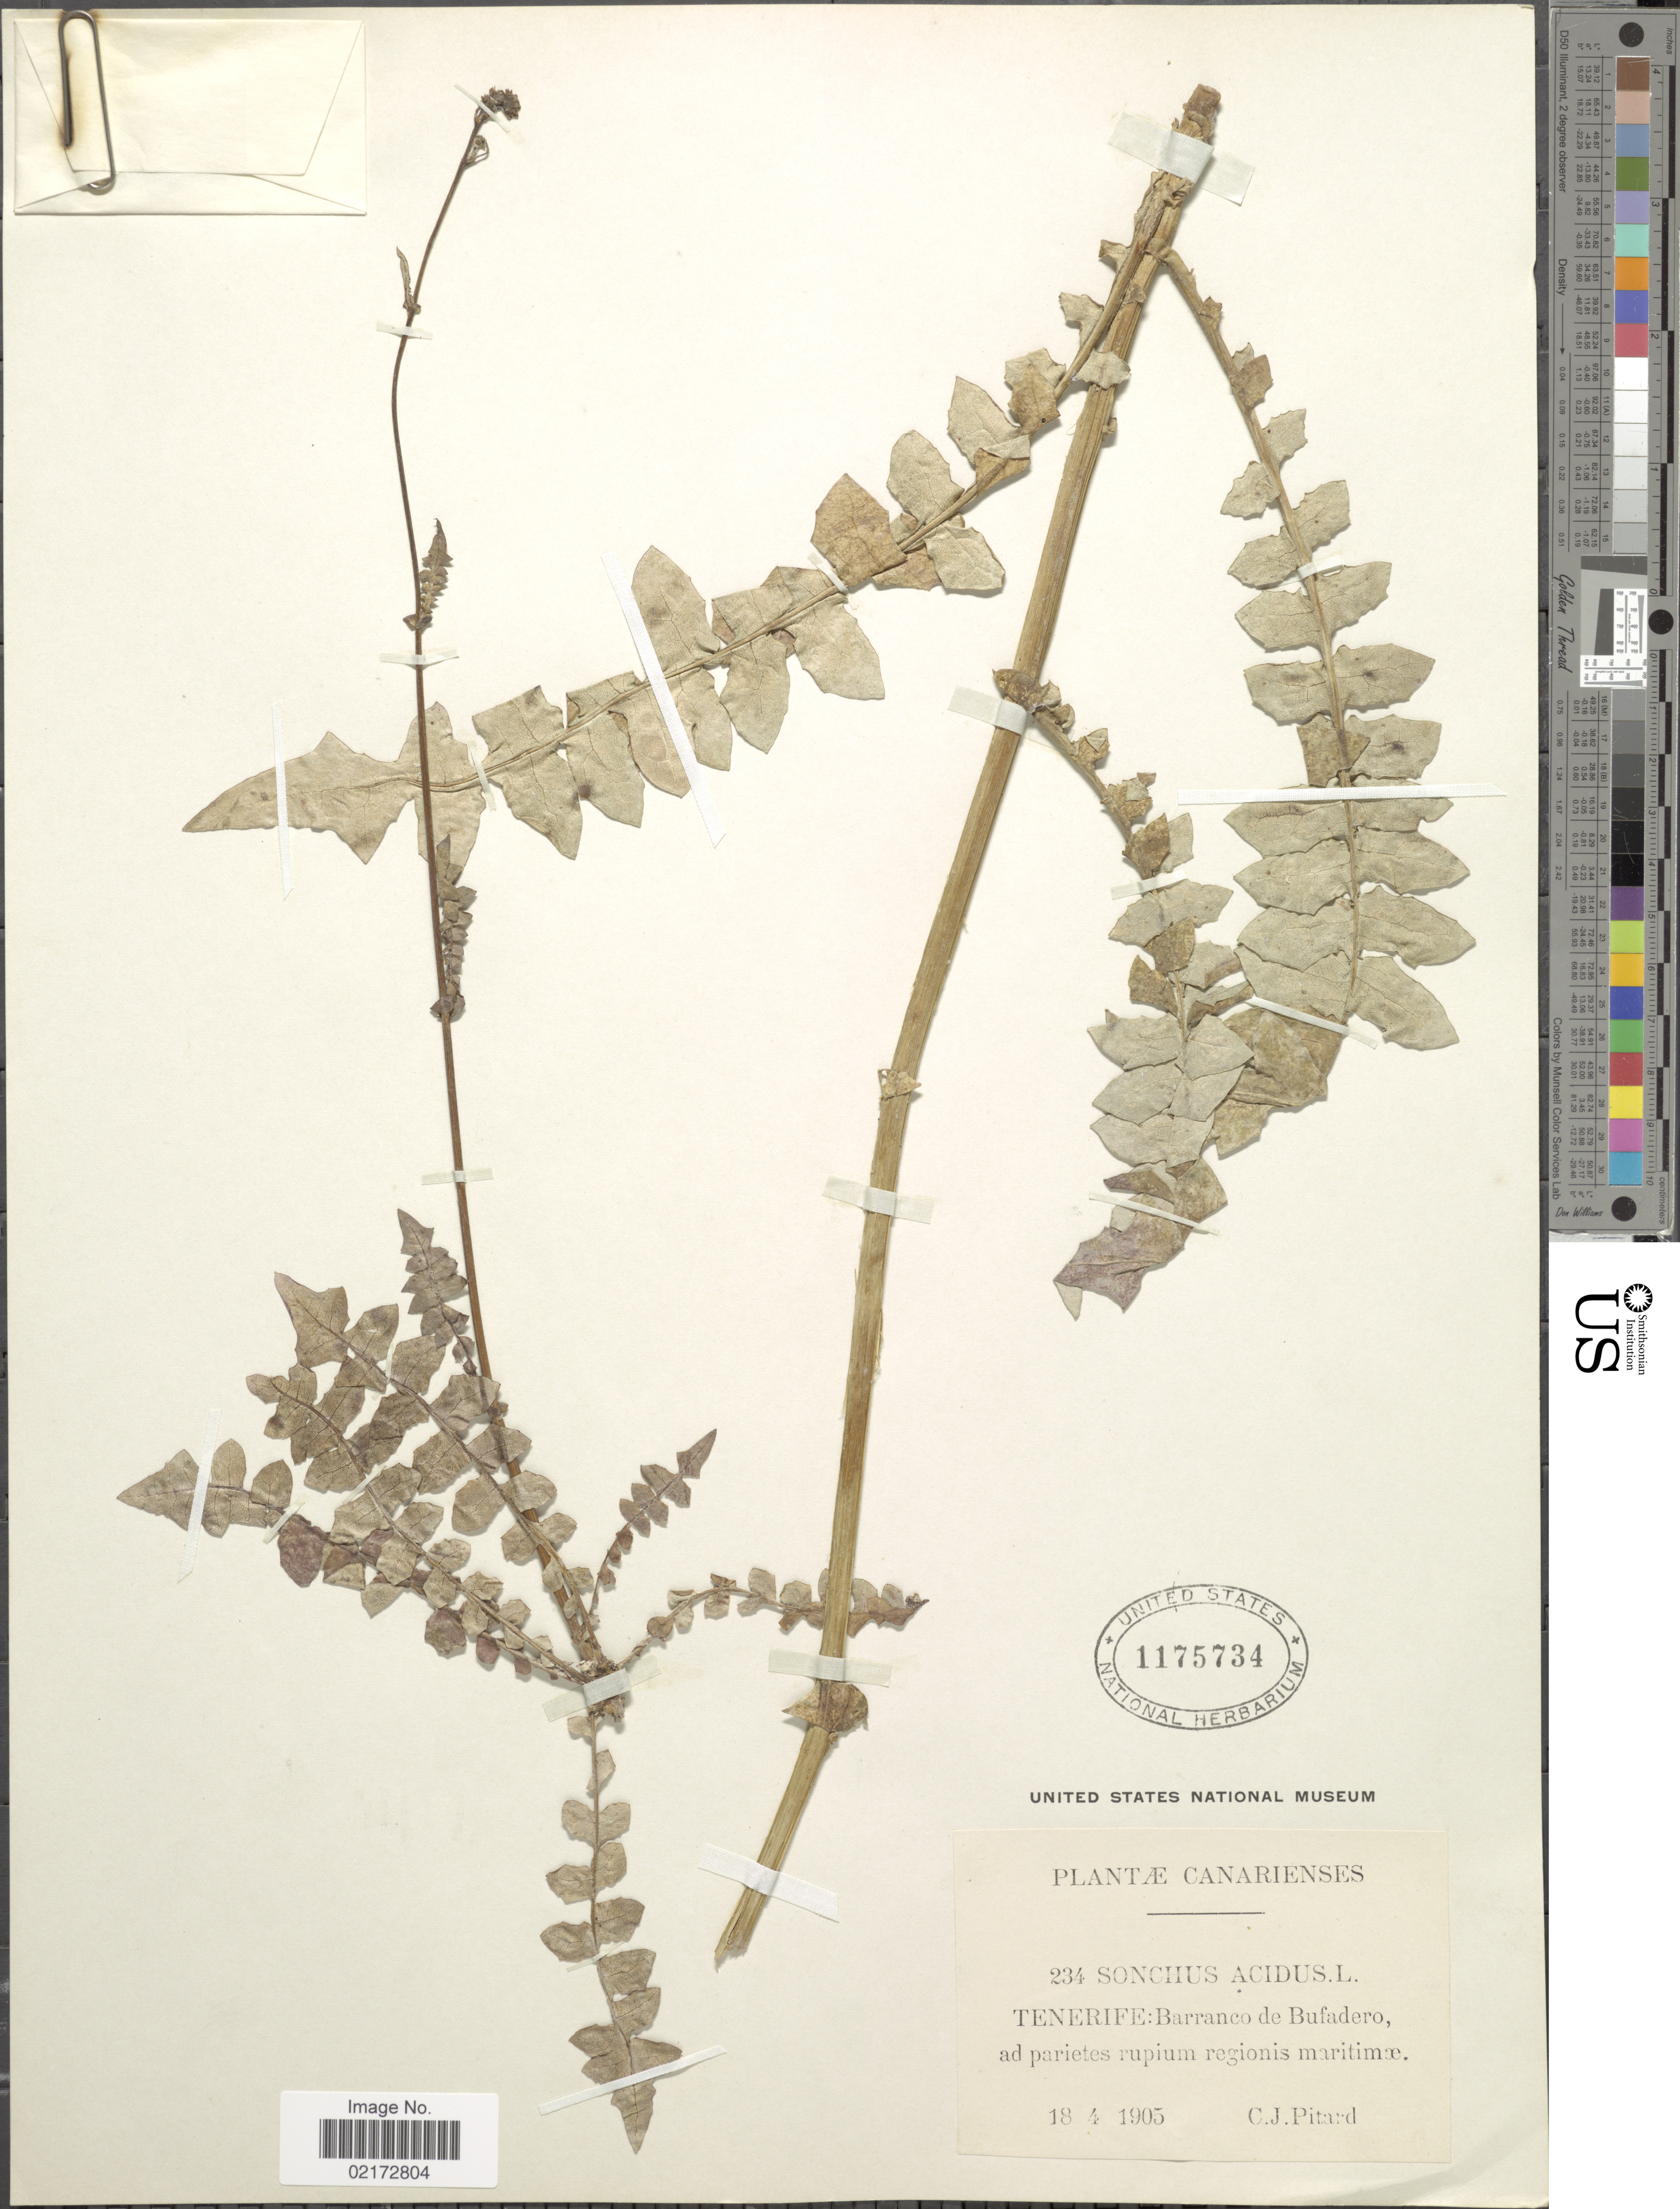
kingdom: Plantae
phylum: Tracheophyta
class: Magnoliopsida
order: Asterales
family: Asteraceae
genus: Sonchus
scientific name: Sonchus pinnatifidus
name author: Cav.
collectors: C. Pitard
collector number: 234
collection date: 1905-04-18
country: Spain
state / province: Canarias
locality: Canarienses. Tenerife: Barranco de Bufadero, ad parietes rupium regionis maritimæ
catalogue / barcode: US 1175734